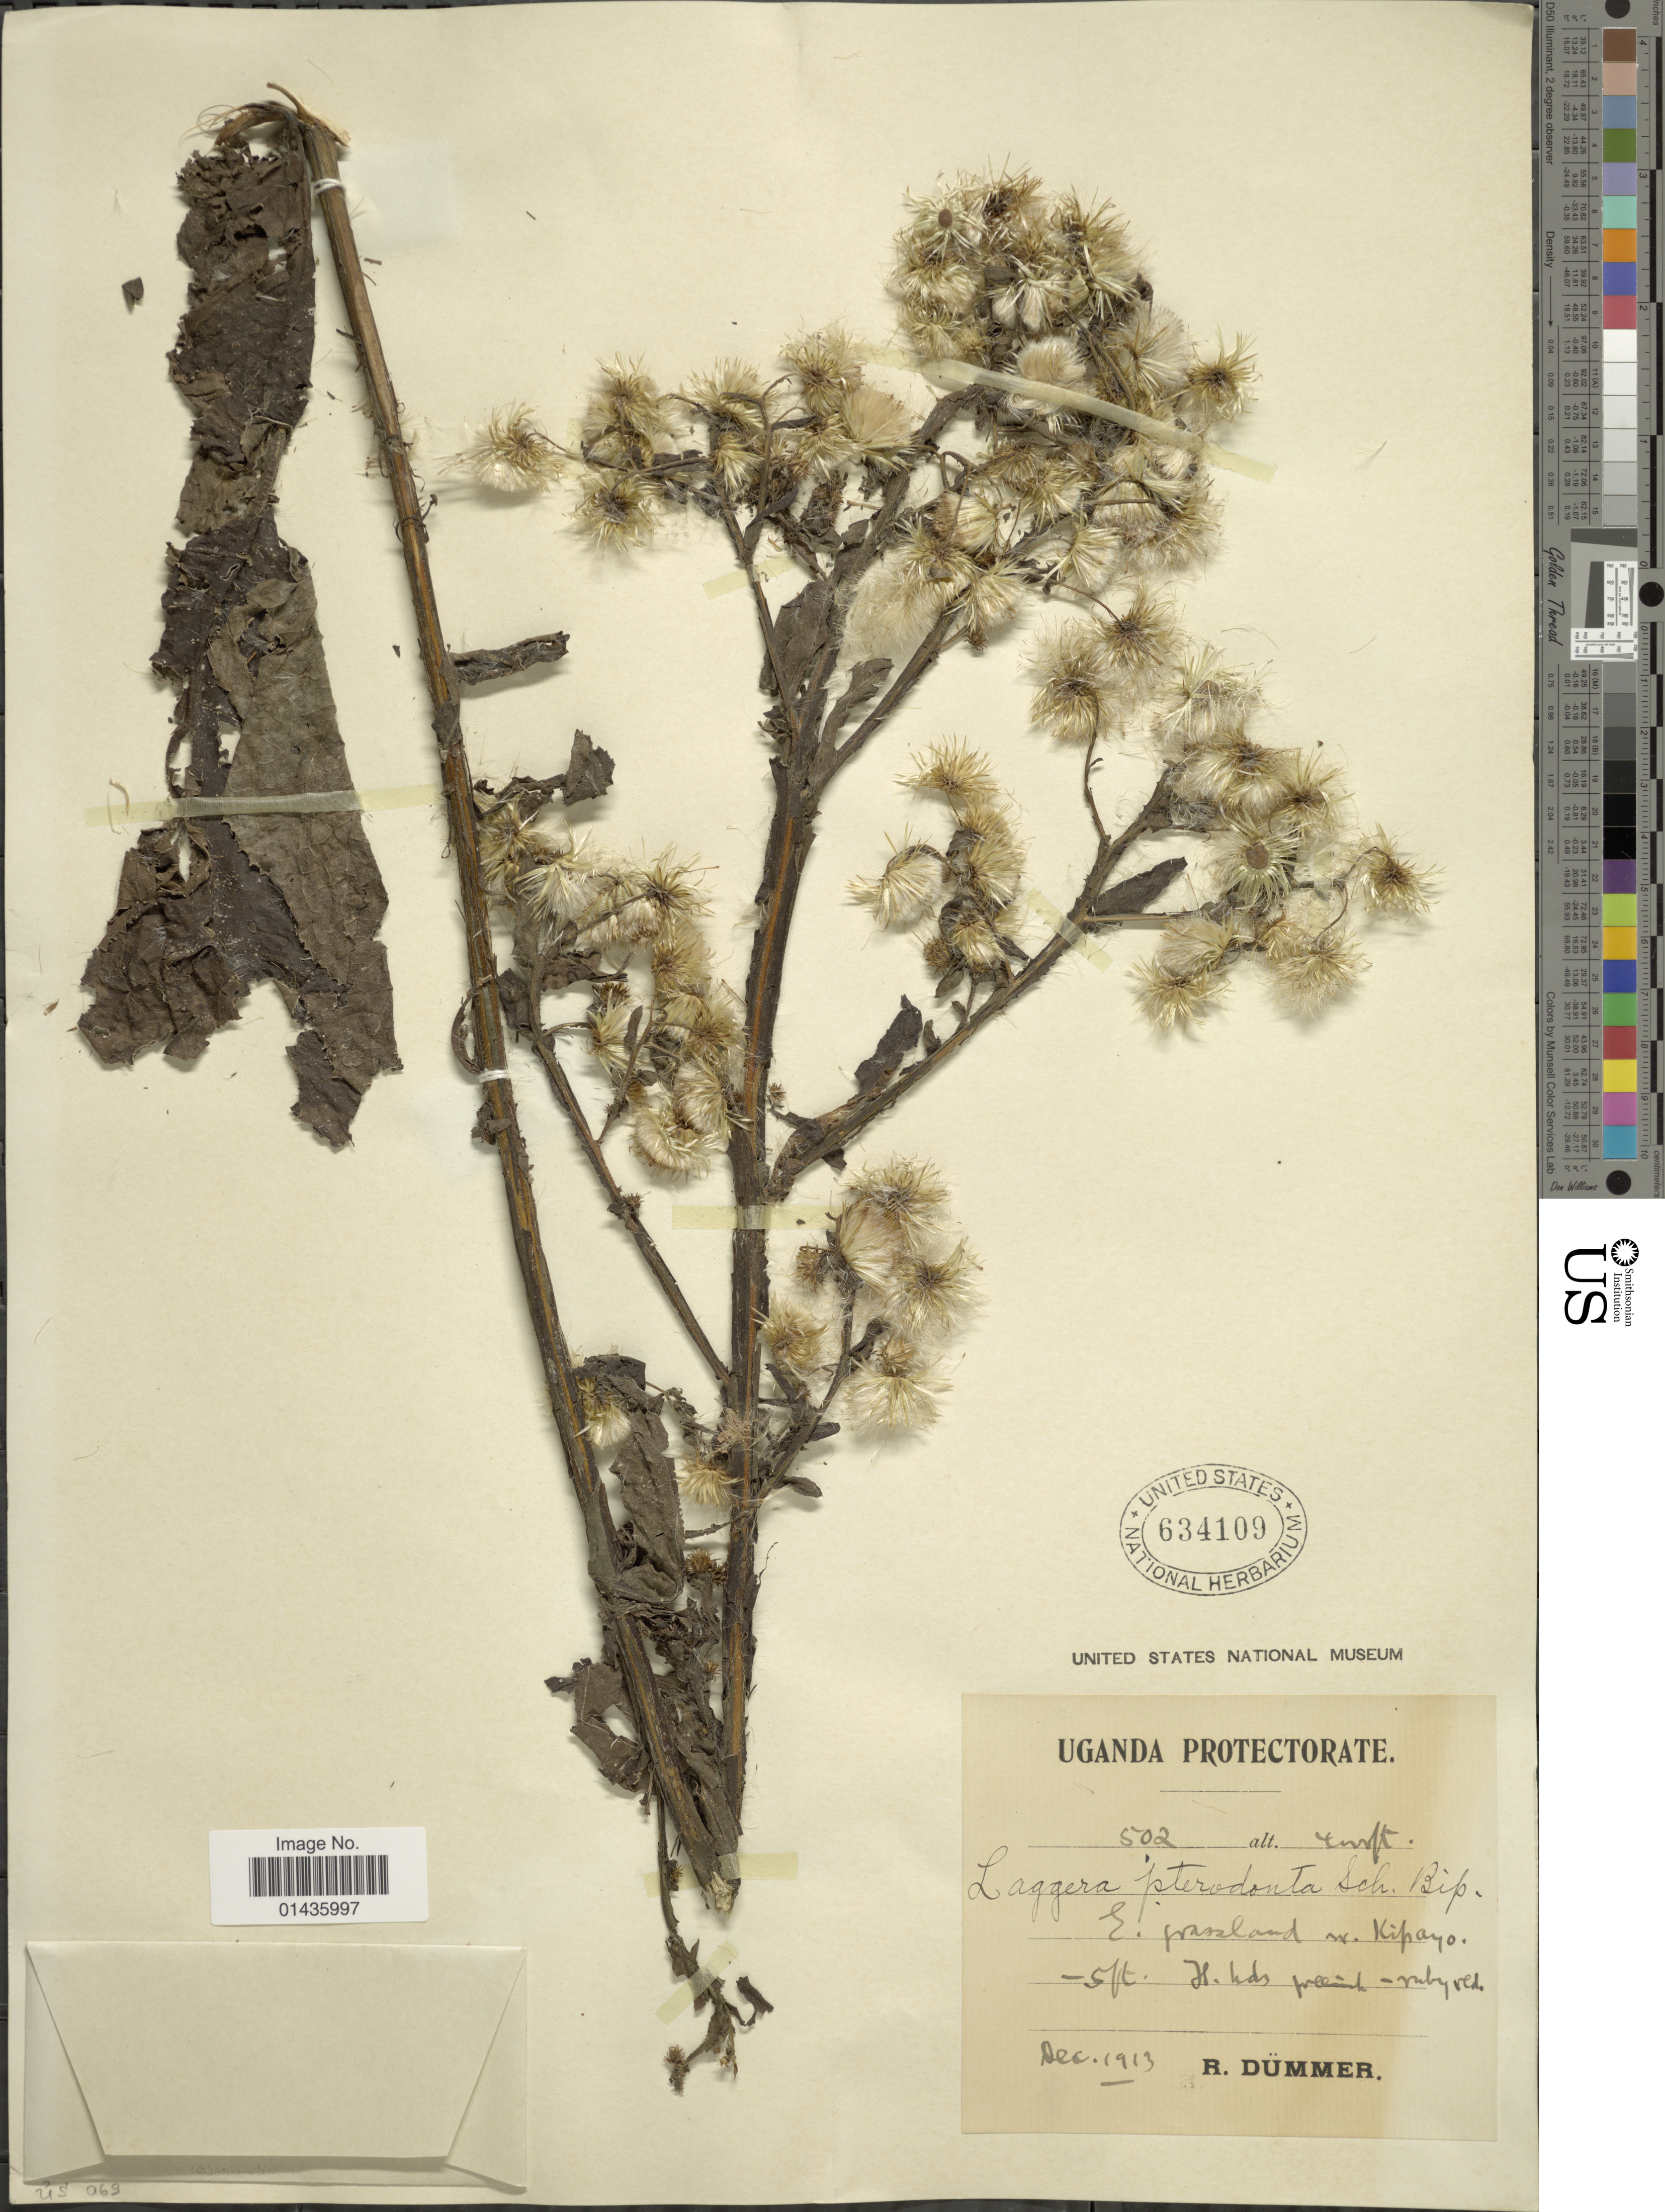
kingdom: Plantae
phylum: Tracheophyta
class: Magnoliopsida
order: Asterales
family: Asteraceae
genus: Laggera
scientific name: Laggera perrottetiana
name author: DC.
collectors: R. A. Dümmer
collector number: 502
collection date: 1913-12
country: Uganda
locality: E. grassland nr. Kipayo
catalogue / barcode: US 634109